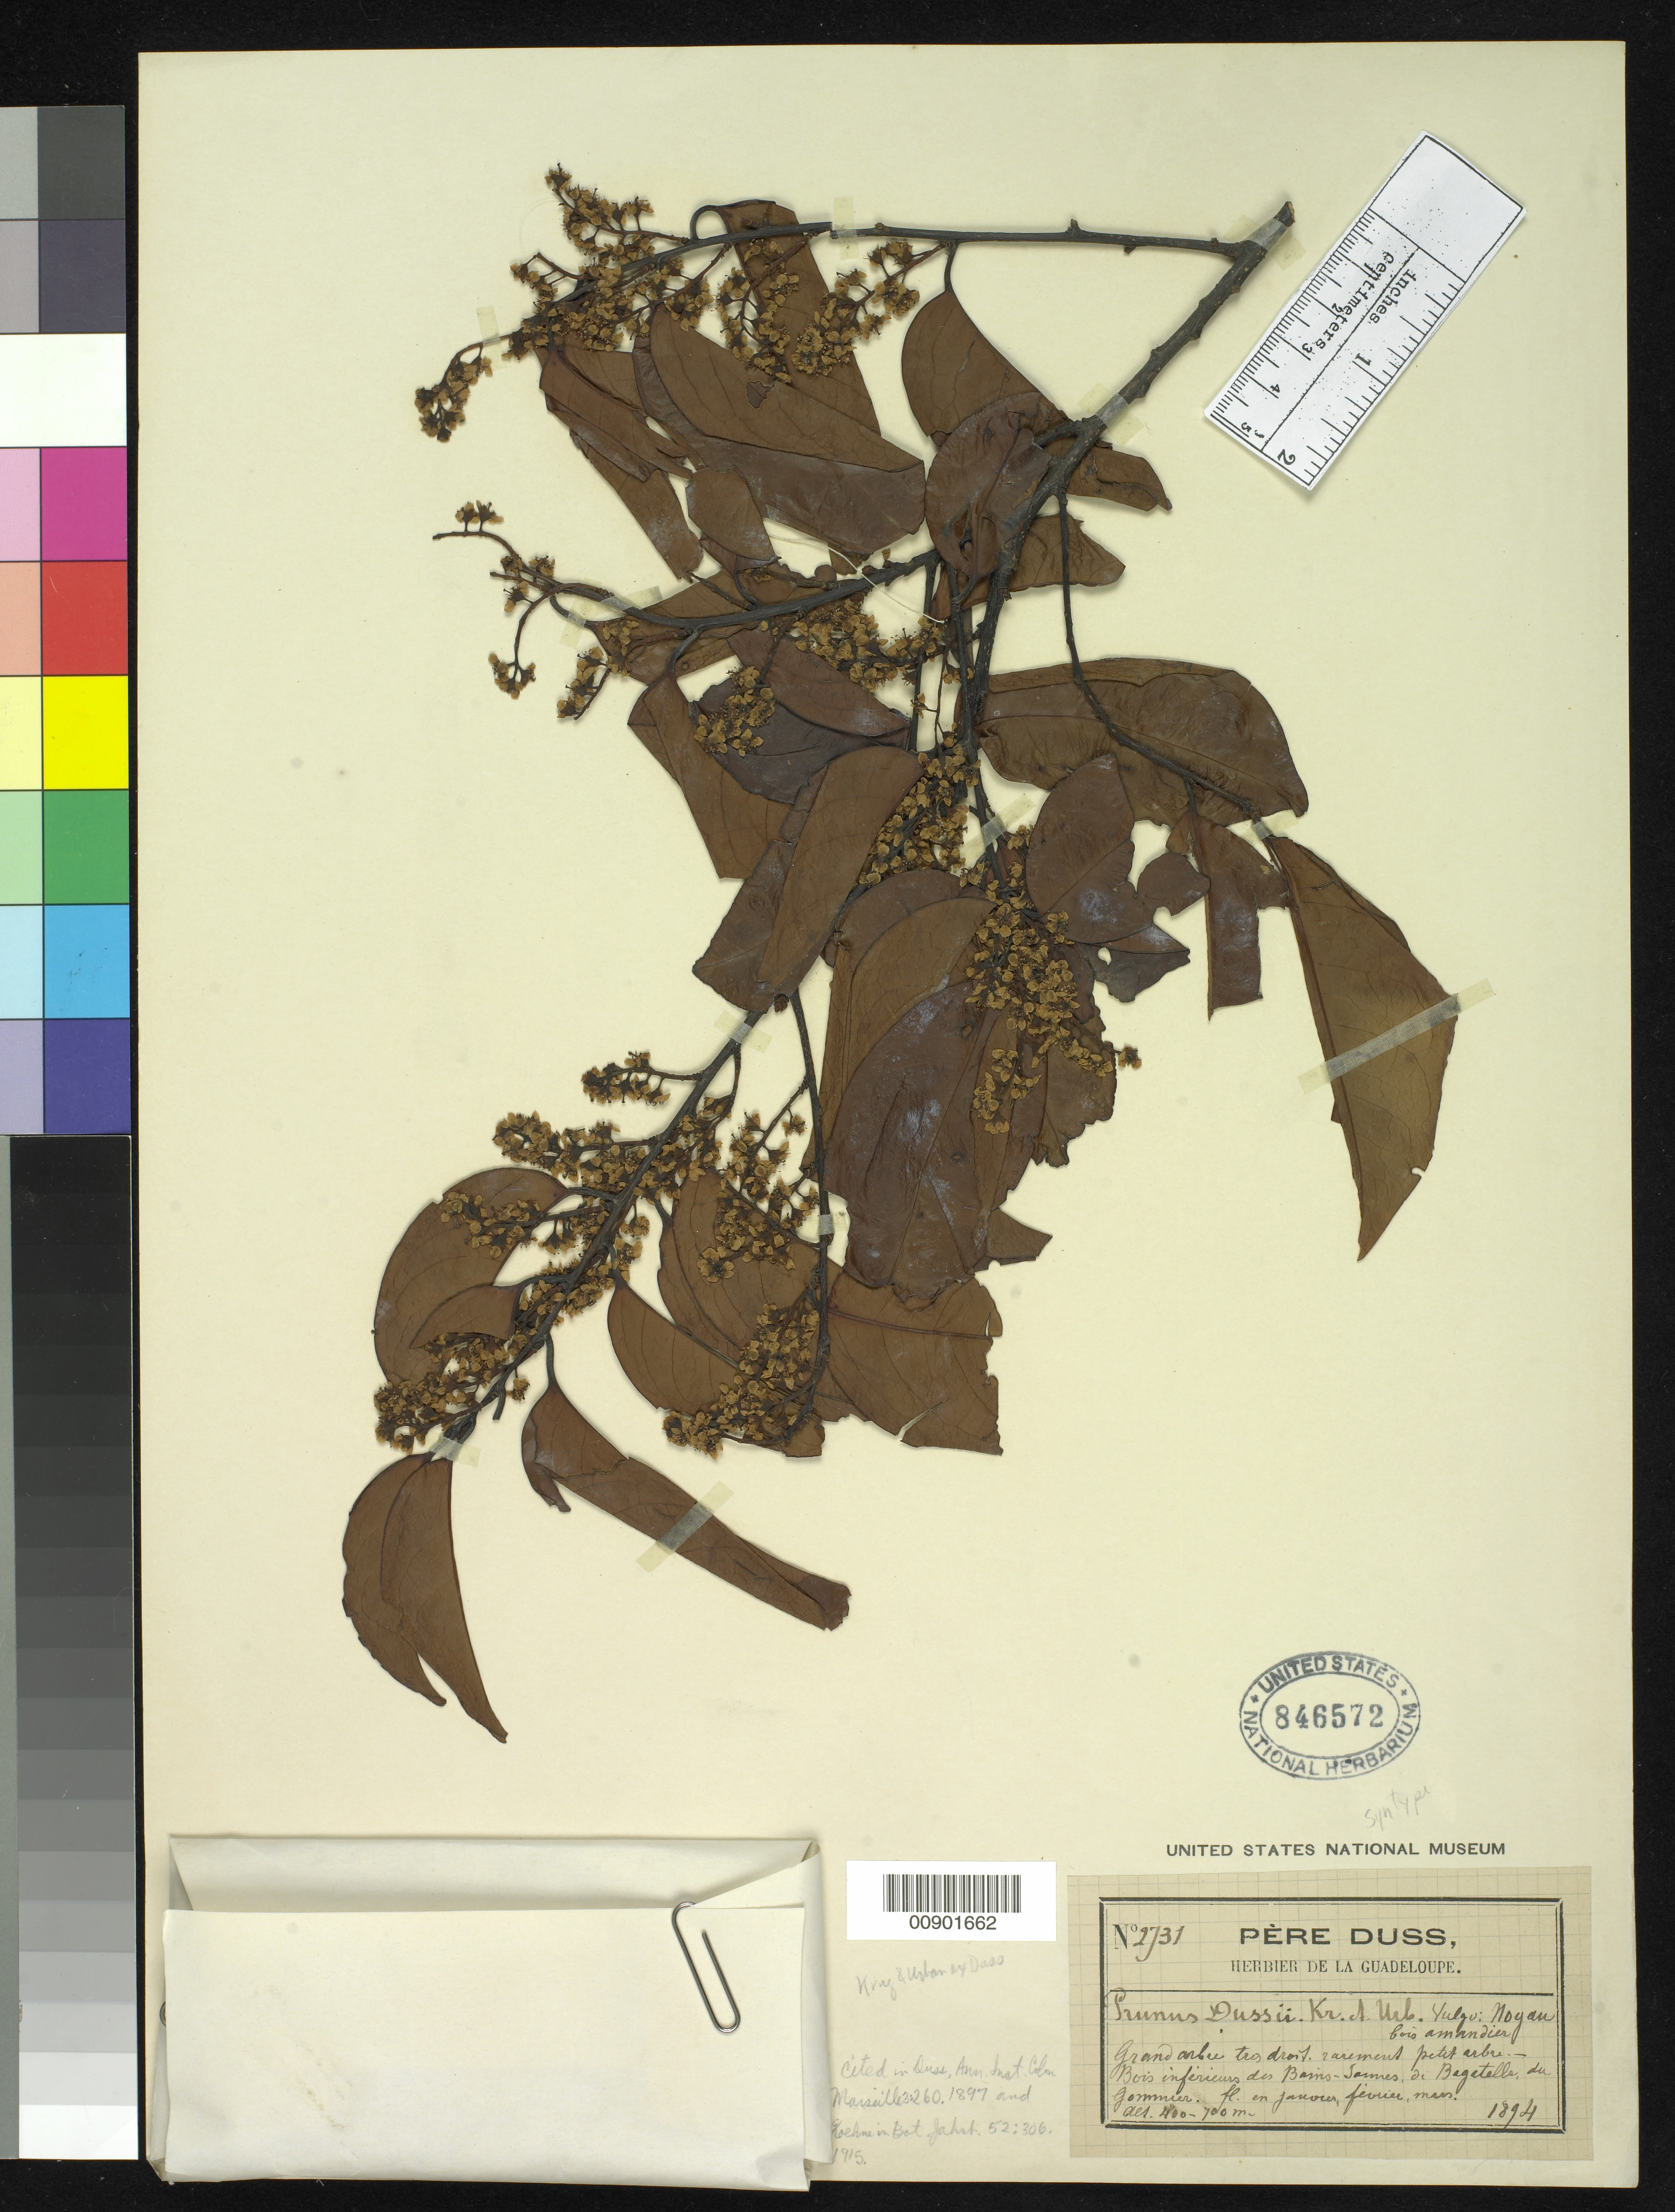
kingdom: Plantae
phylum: Tracheophyta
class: Magnoliopsida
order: Rosales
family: Rosaceae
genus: Prunus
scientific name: Prunus dussii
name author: Krug & Urb. ex Duss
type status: Syntype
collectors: Père Duss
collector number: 2731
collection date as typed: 1894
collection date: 1894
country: Guadeloupe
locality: Bois inferieurs des Bains-Tarmes, de Bagatelle, du Gommier.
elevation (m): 400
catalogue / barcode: US 846572